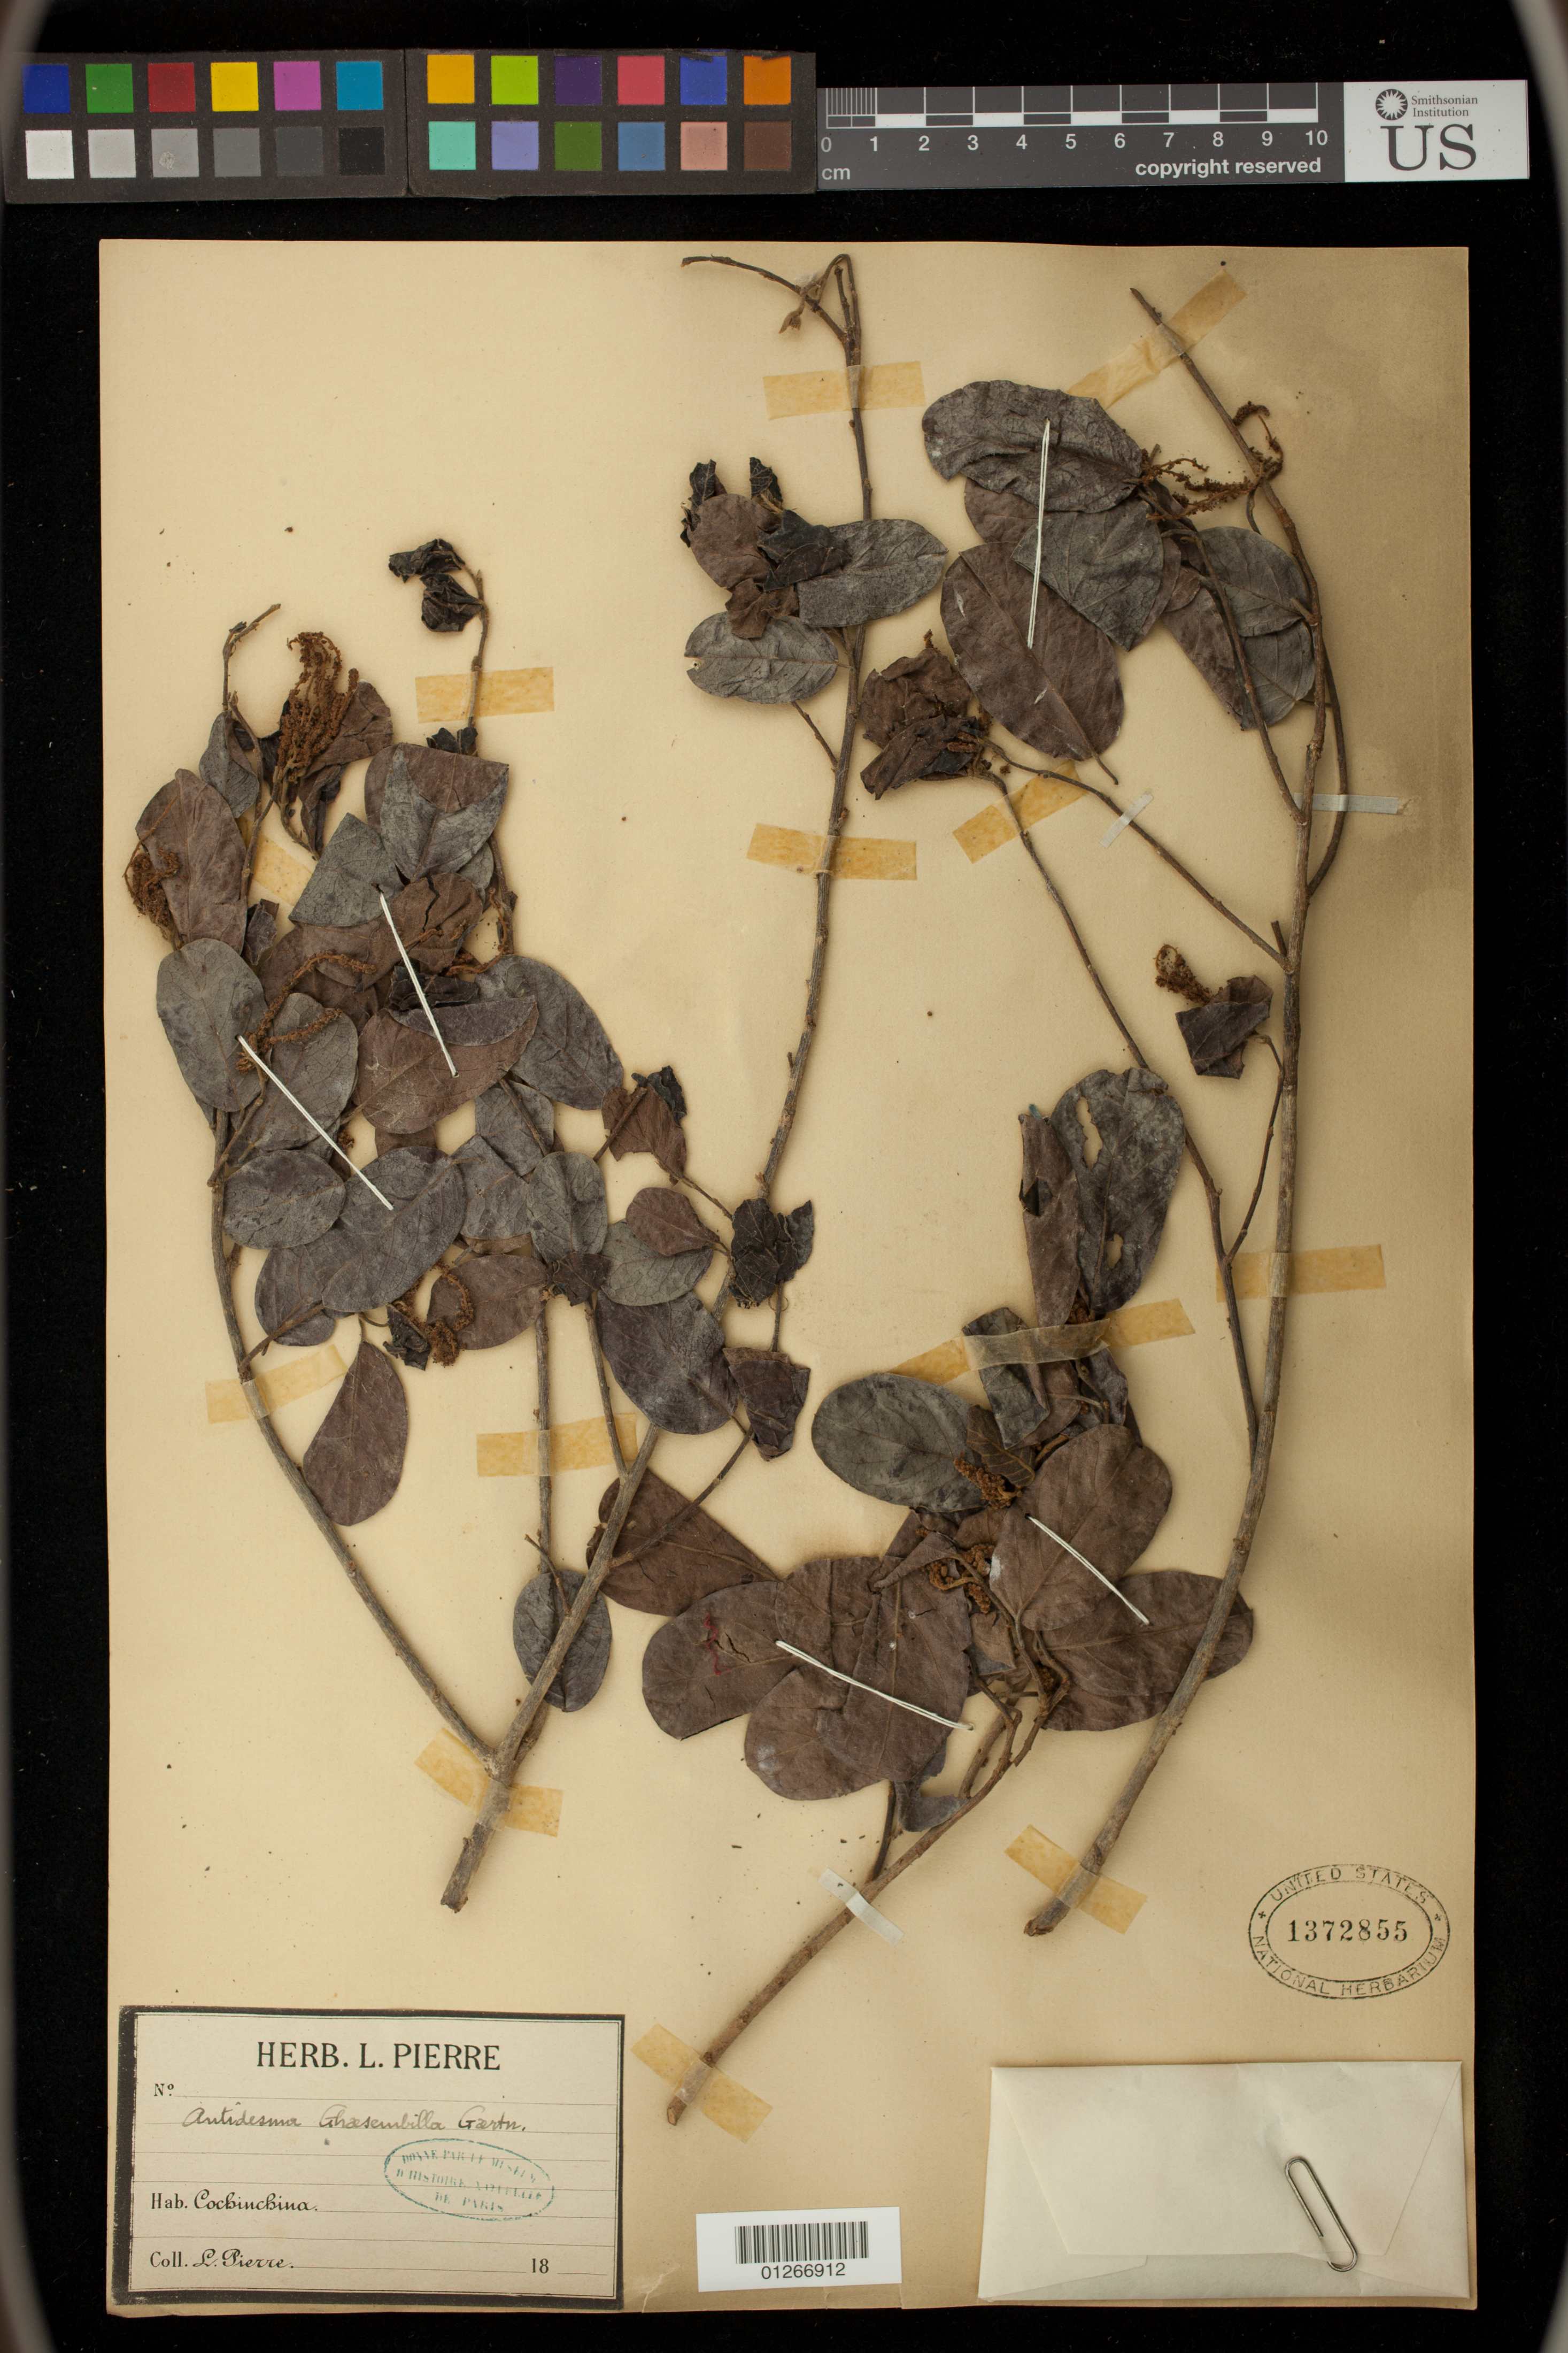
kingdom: Plantae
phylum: Tracheophyta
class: Magnoliopsida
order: Malpighiales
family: Phyllanthaceae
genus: Antidesma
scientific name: Antidesma ghaesembilla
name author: Gaertn.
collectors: L. Pierre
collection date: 1872-02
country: Vietnam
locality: Cochinchina.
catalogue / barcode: US 1372855